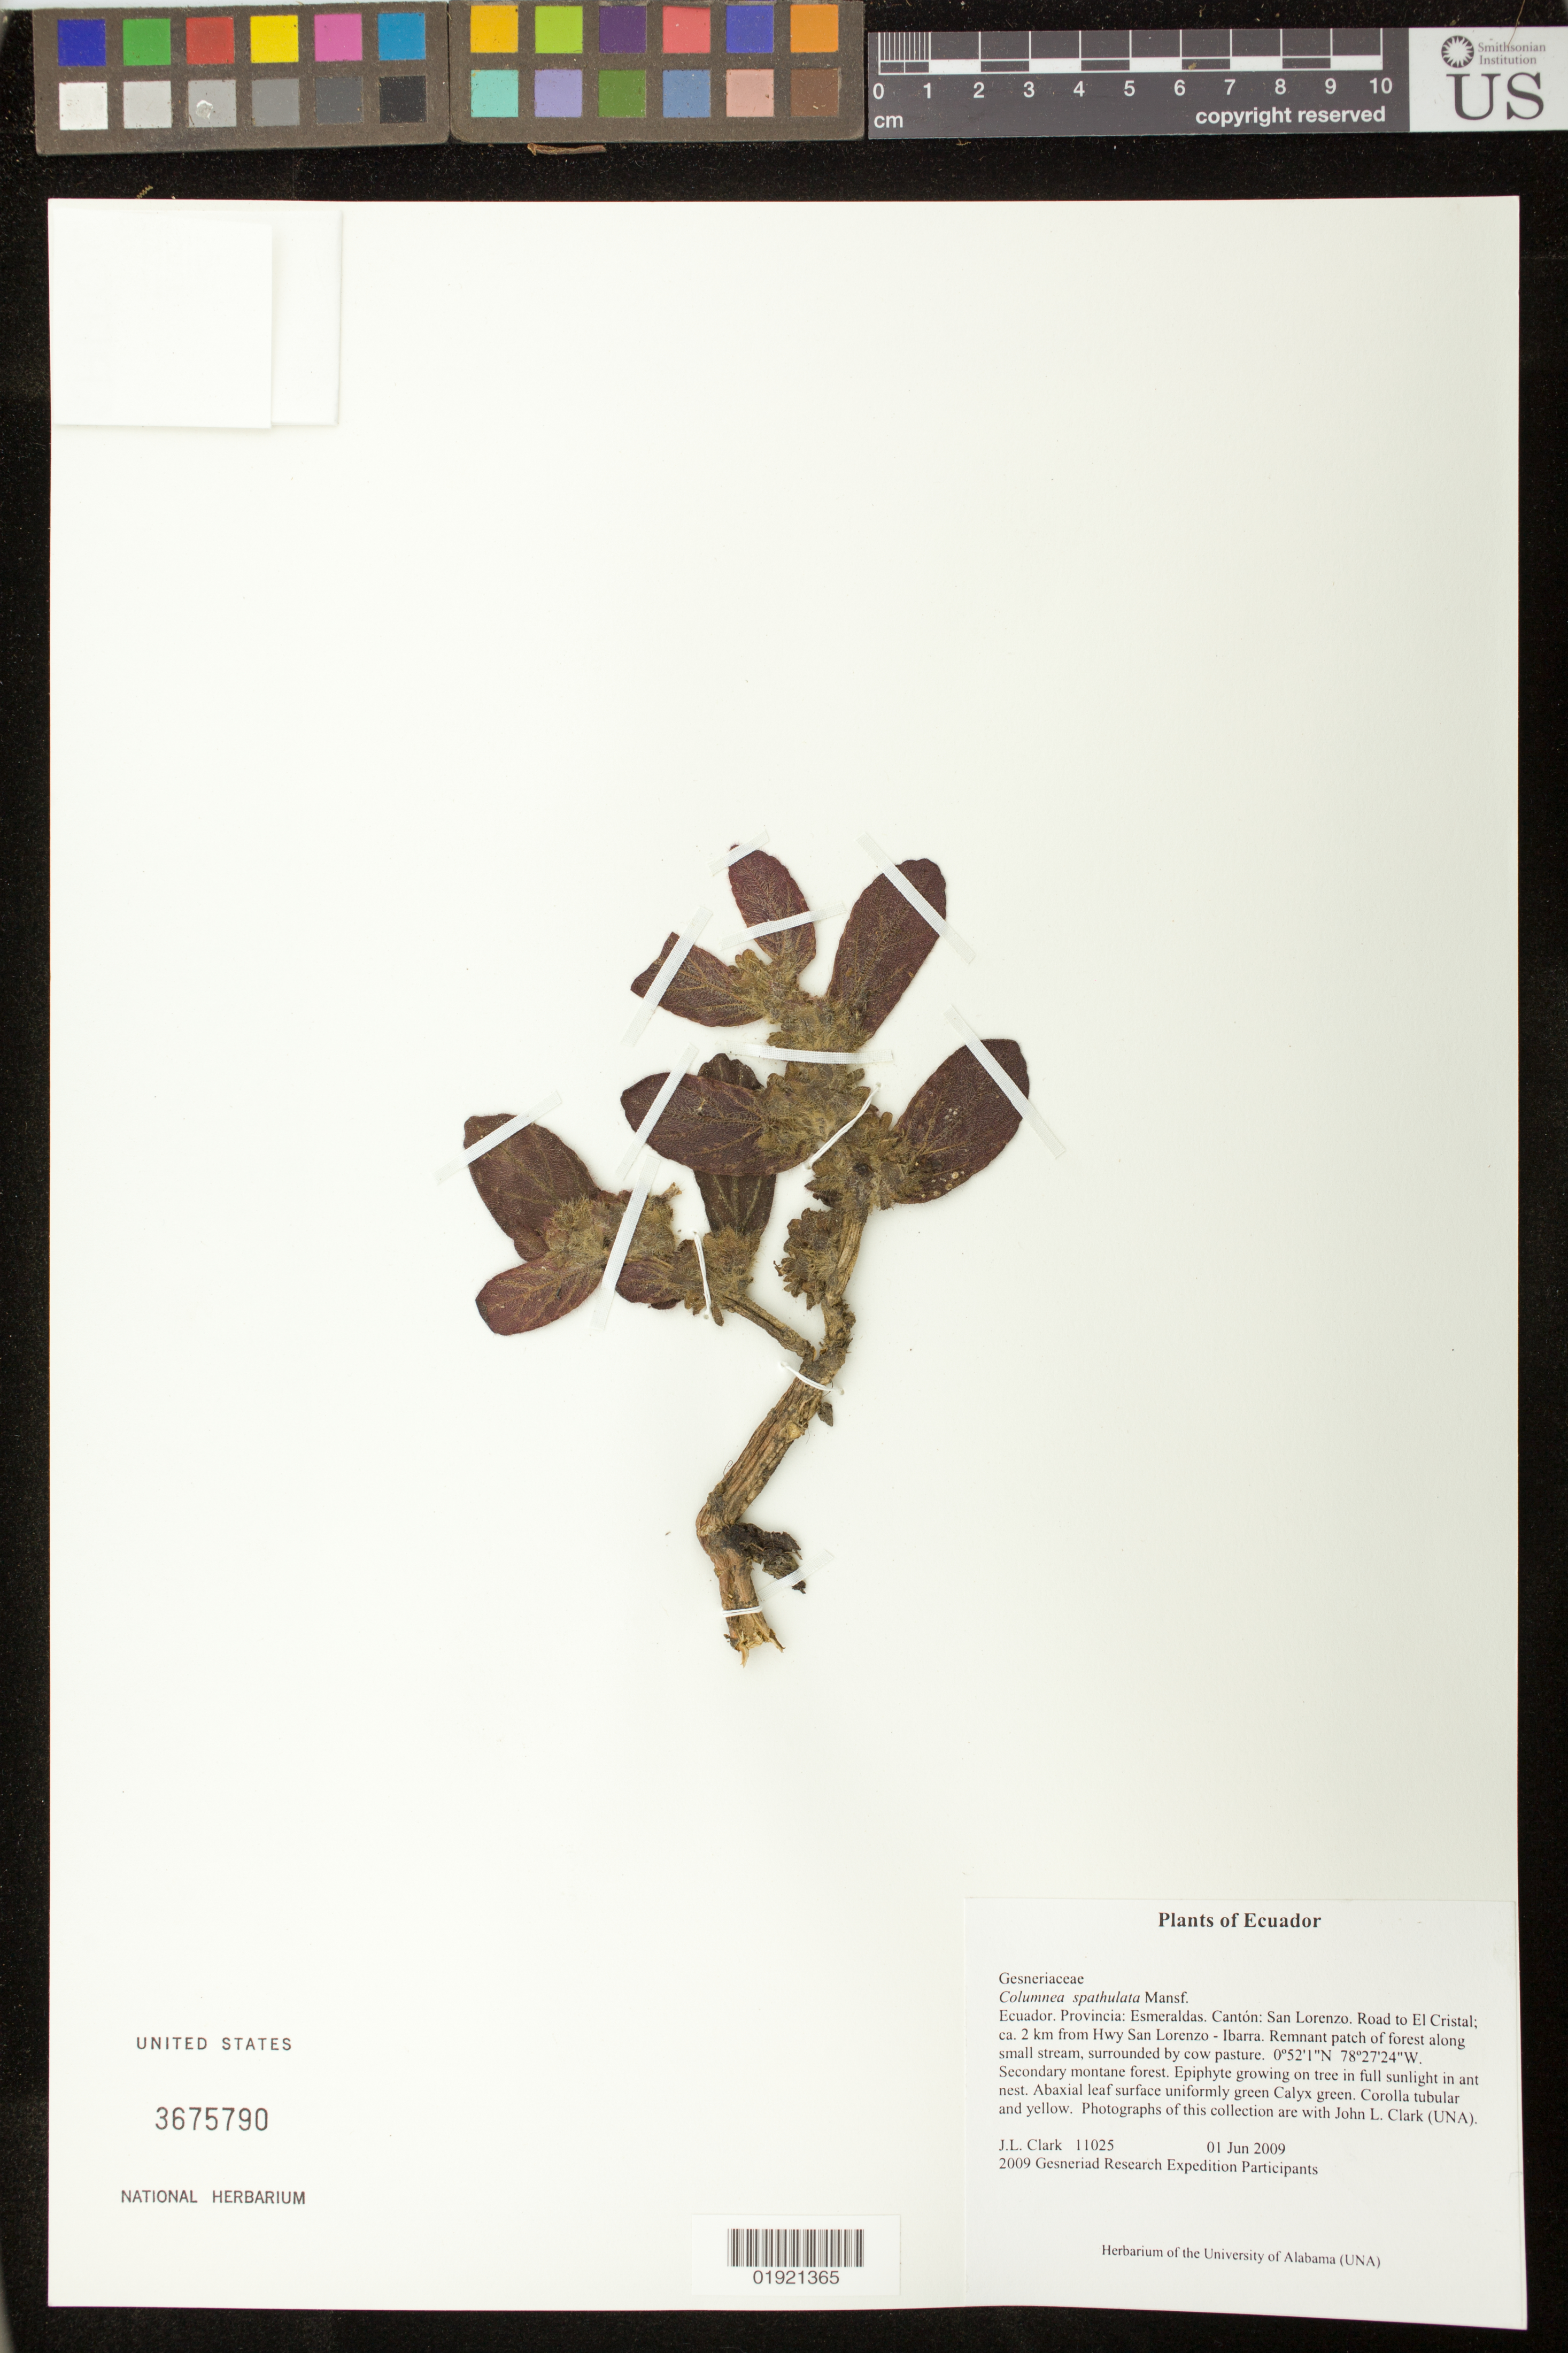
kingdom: Plantae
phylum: Tracheophyta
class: Magnoliopsida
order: Lamiales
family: Gesneriaceae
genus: Columnea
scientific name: Columnea spathulata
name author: Mansf.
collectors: J. L. Clark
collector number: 11025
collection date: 2009-06-01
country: Ecuador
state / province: Esmeraldas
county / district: San Lorenzo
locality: Road to El Cristal; ca. 2 km from Hwy San Lorenzo-Ibarra. Remnant patch of forest along small stream, surrounded by cow pasture.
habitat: Secondary montane forest.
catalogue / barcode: US 3675790